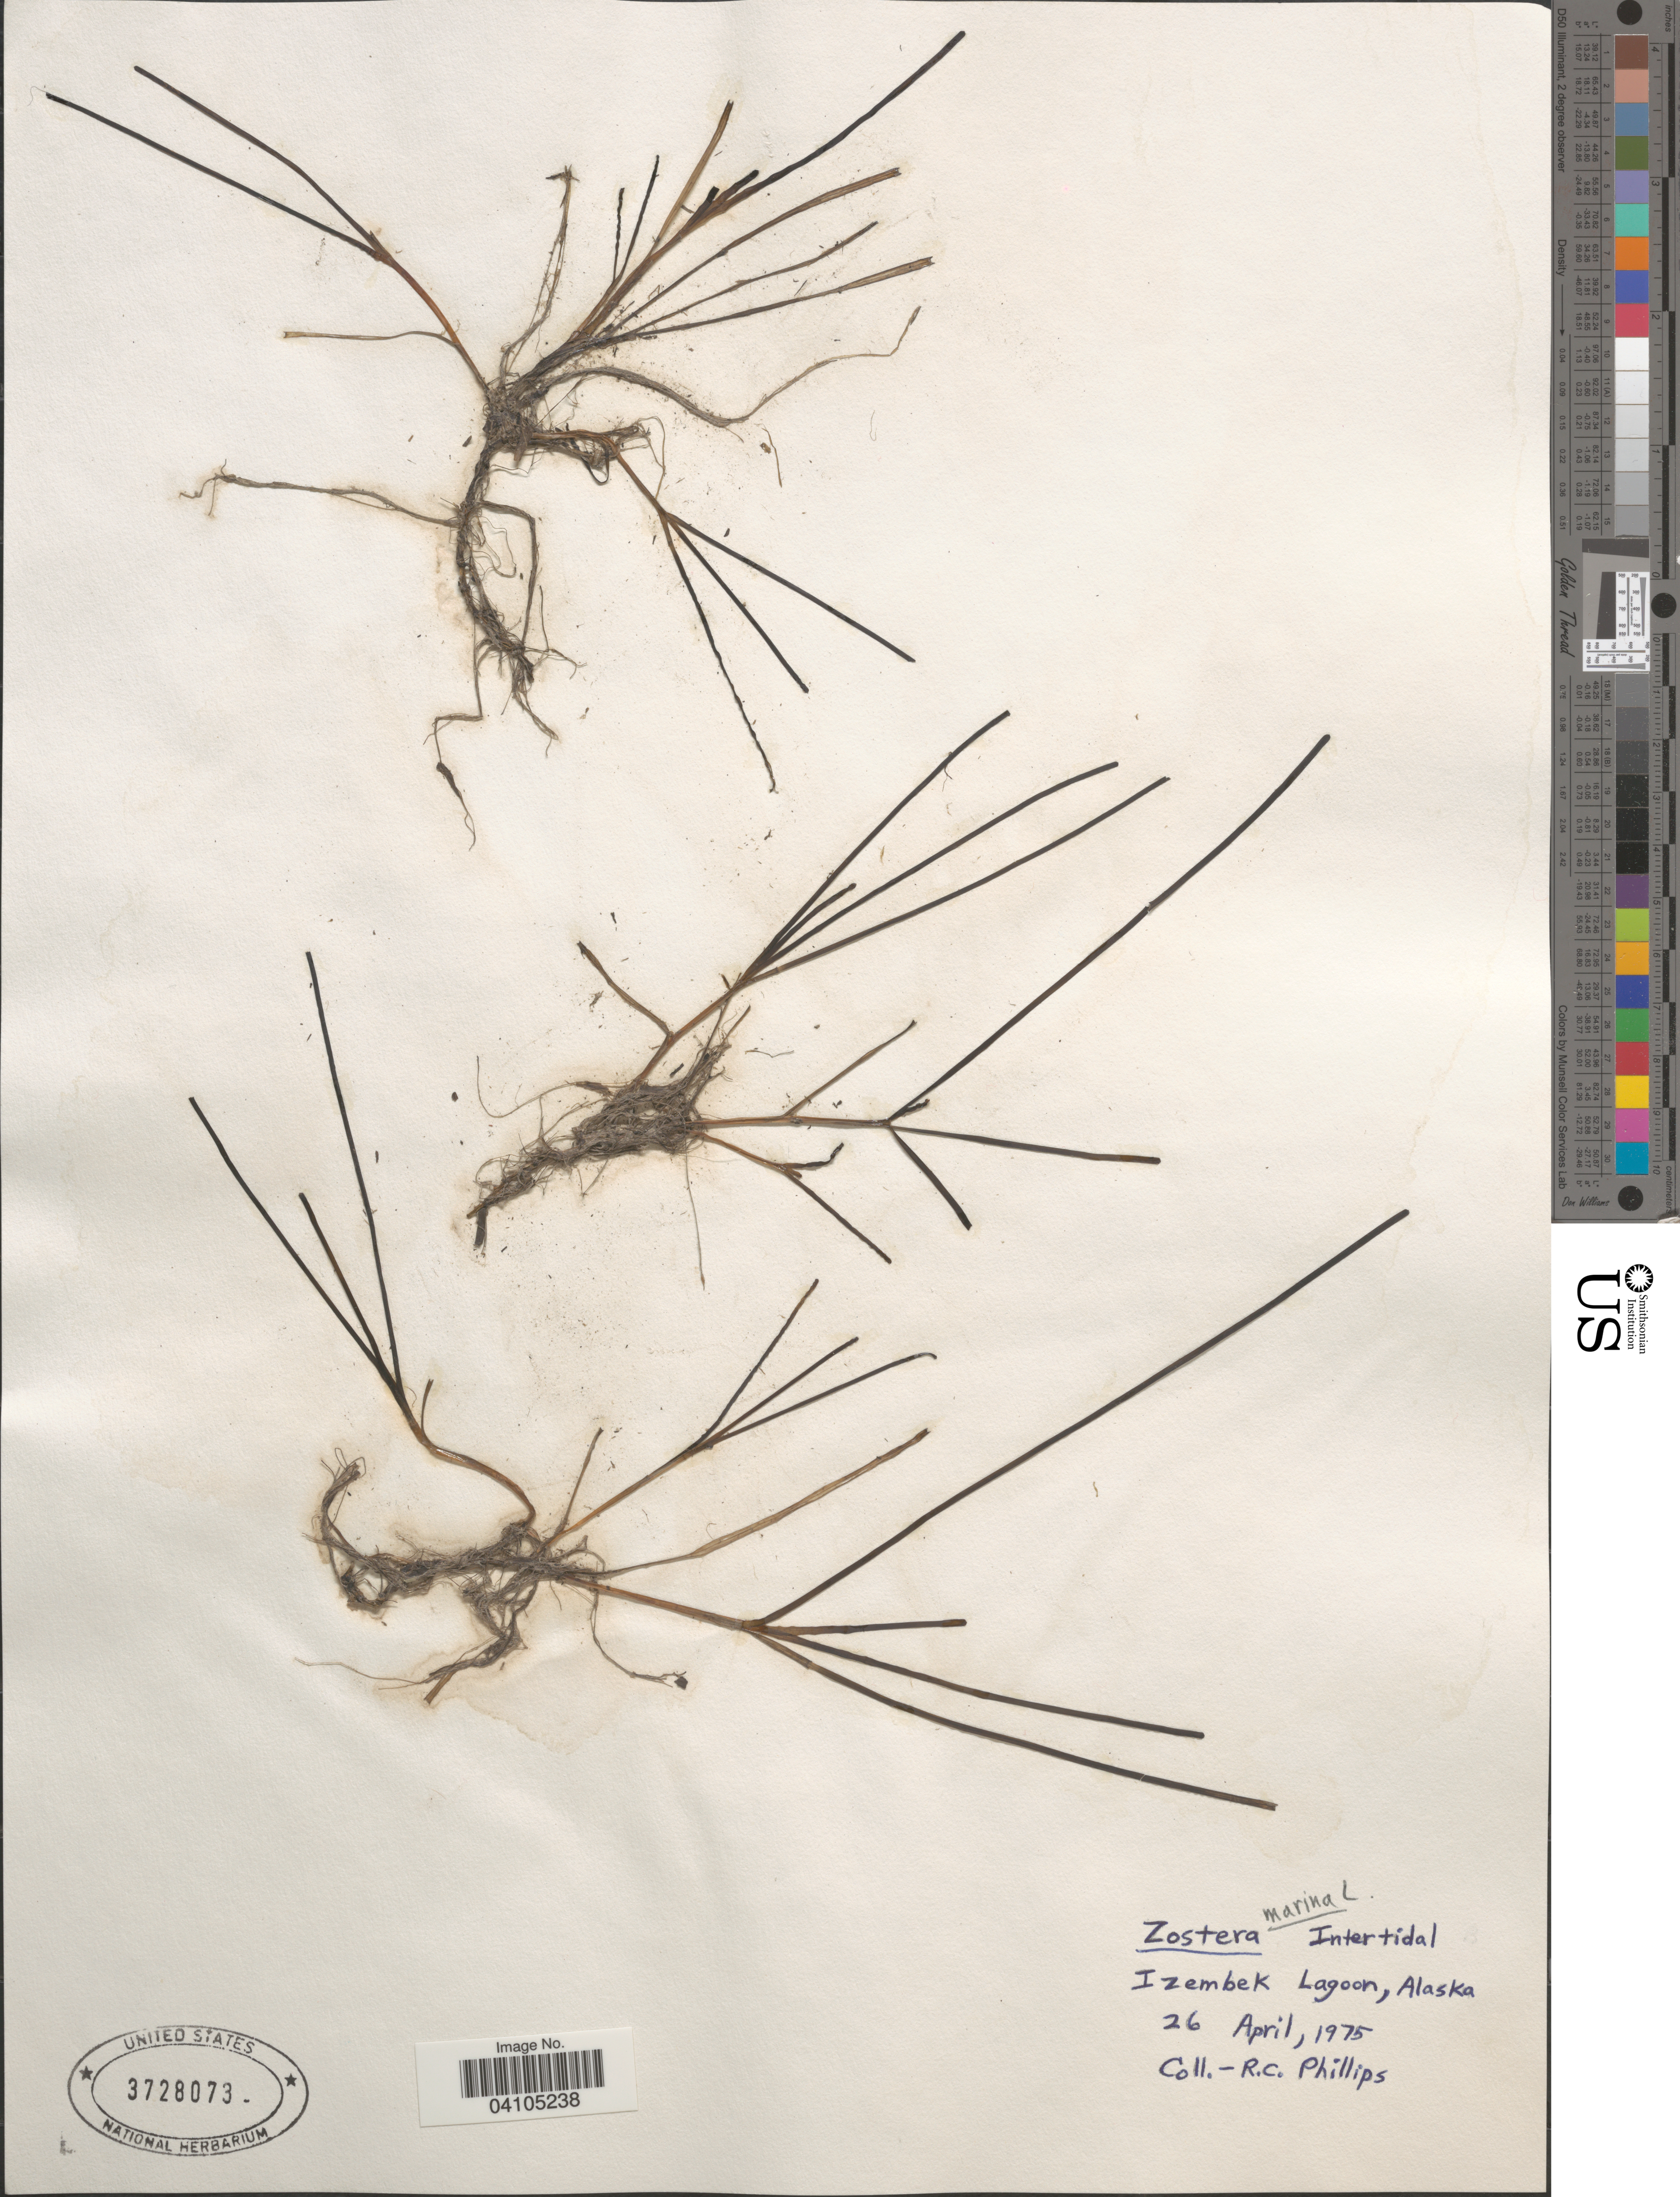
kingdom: Plantae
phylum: Tracheophyta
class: Liliopsida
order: Alismatales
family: Zosteraceae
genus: Zostera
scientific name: Zostera marina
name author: L.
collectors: R. C. Phillips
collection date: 1975-04-26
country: United States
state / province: Alaska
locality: Izembek Lagoon.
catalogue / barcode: US 3728073